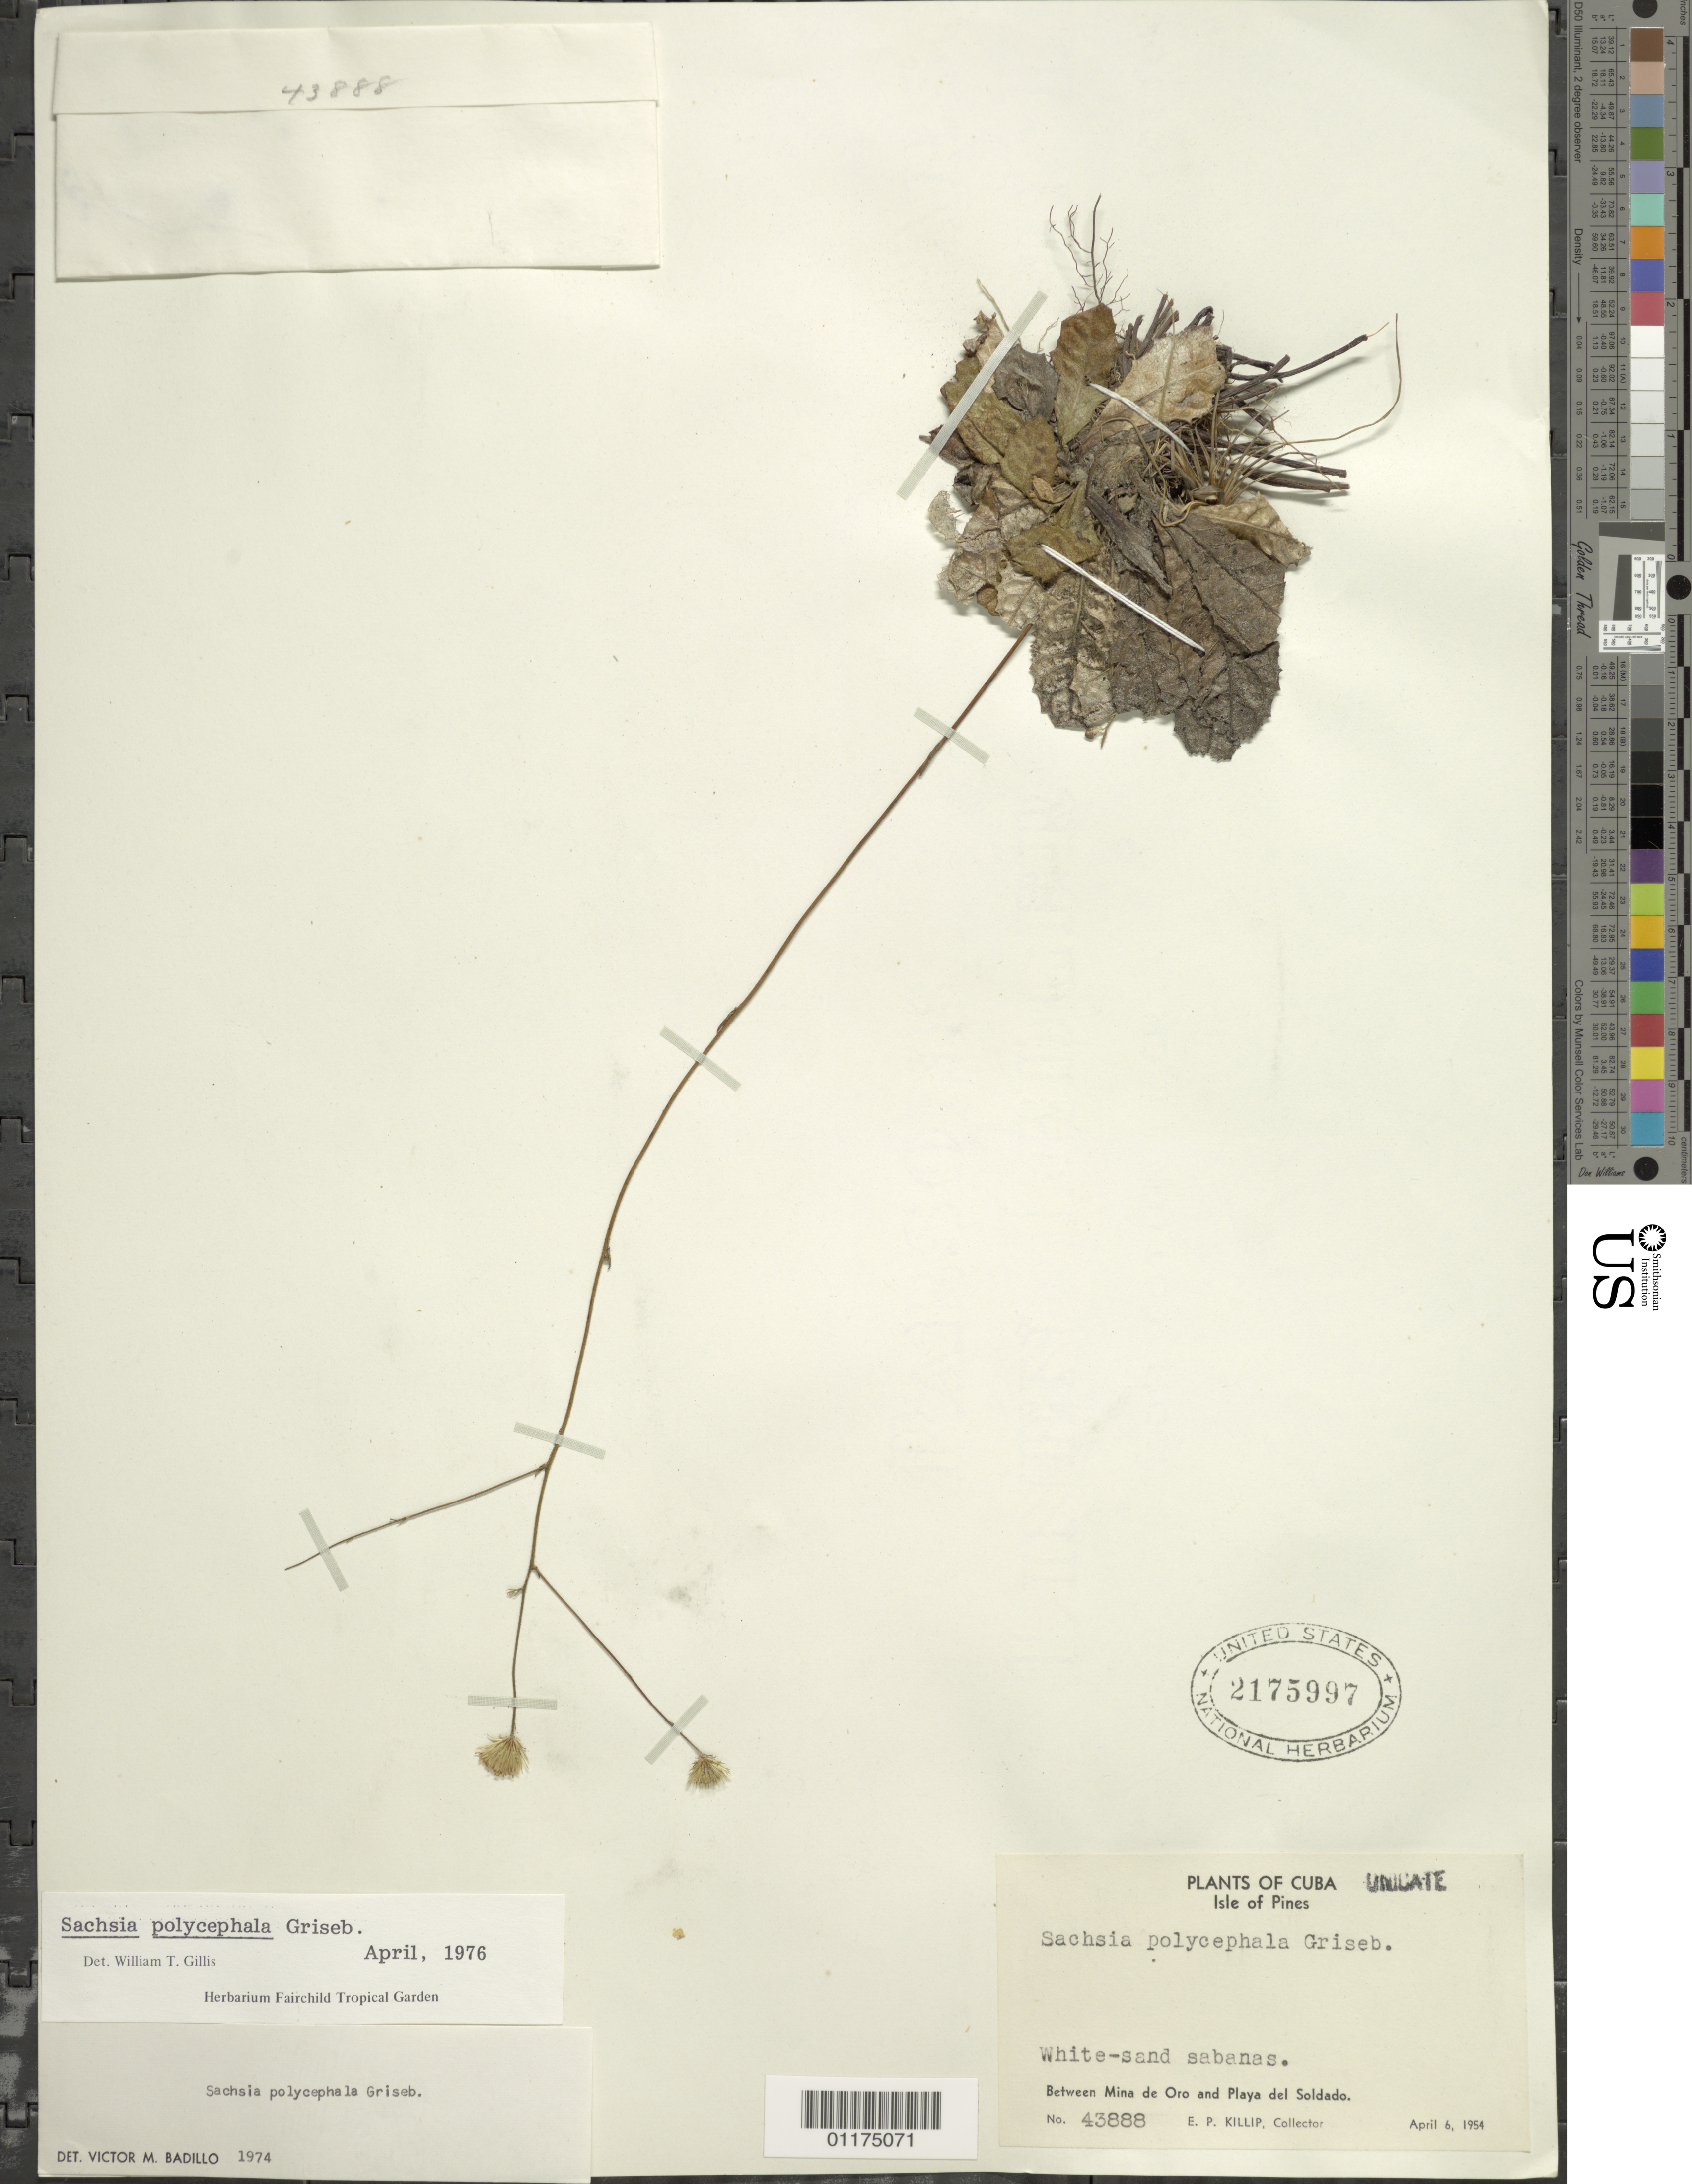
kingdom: Plantae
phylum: Tracheophyta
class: Magnoliopsida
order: Asterales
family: Asteraceae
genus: Sachsia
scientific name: Sachsia polycephala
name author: Griseb.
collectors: E. P. Killip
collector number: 43888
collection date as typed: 06 Apr 1954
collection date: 1954-04-06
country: Cuba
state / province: Isla de la Juventud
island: Isla de la Juventud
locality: Between Mina de Oro and Playa del Soldado.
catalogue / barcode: US 2175997